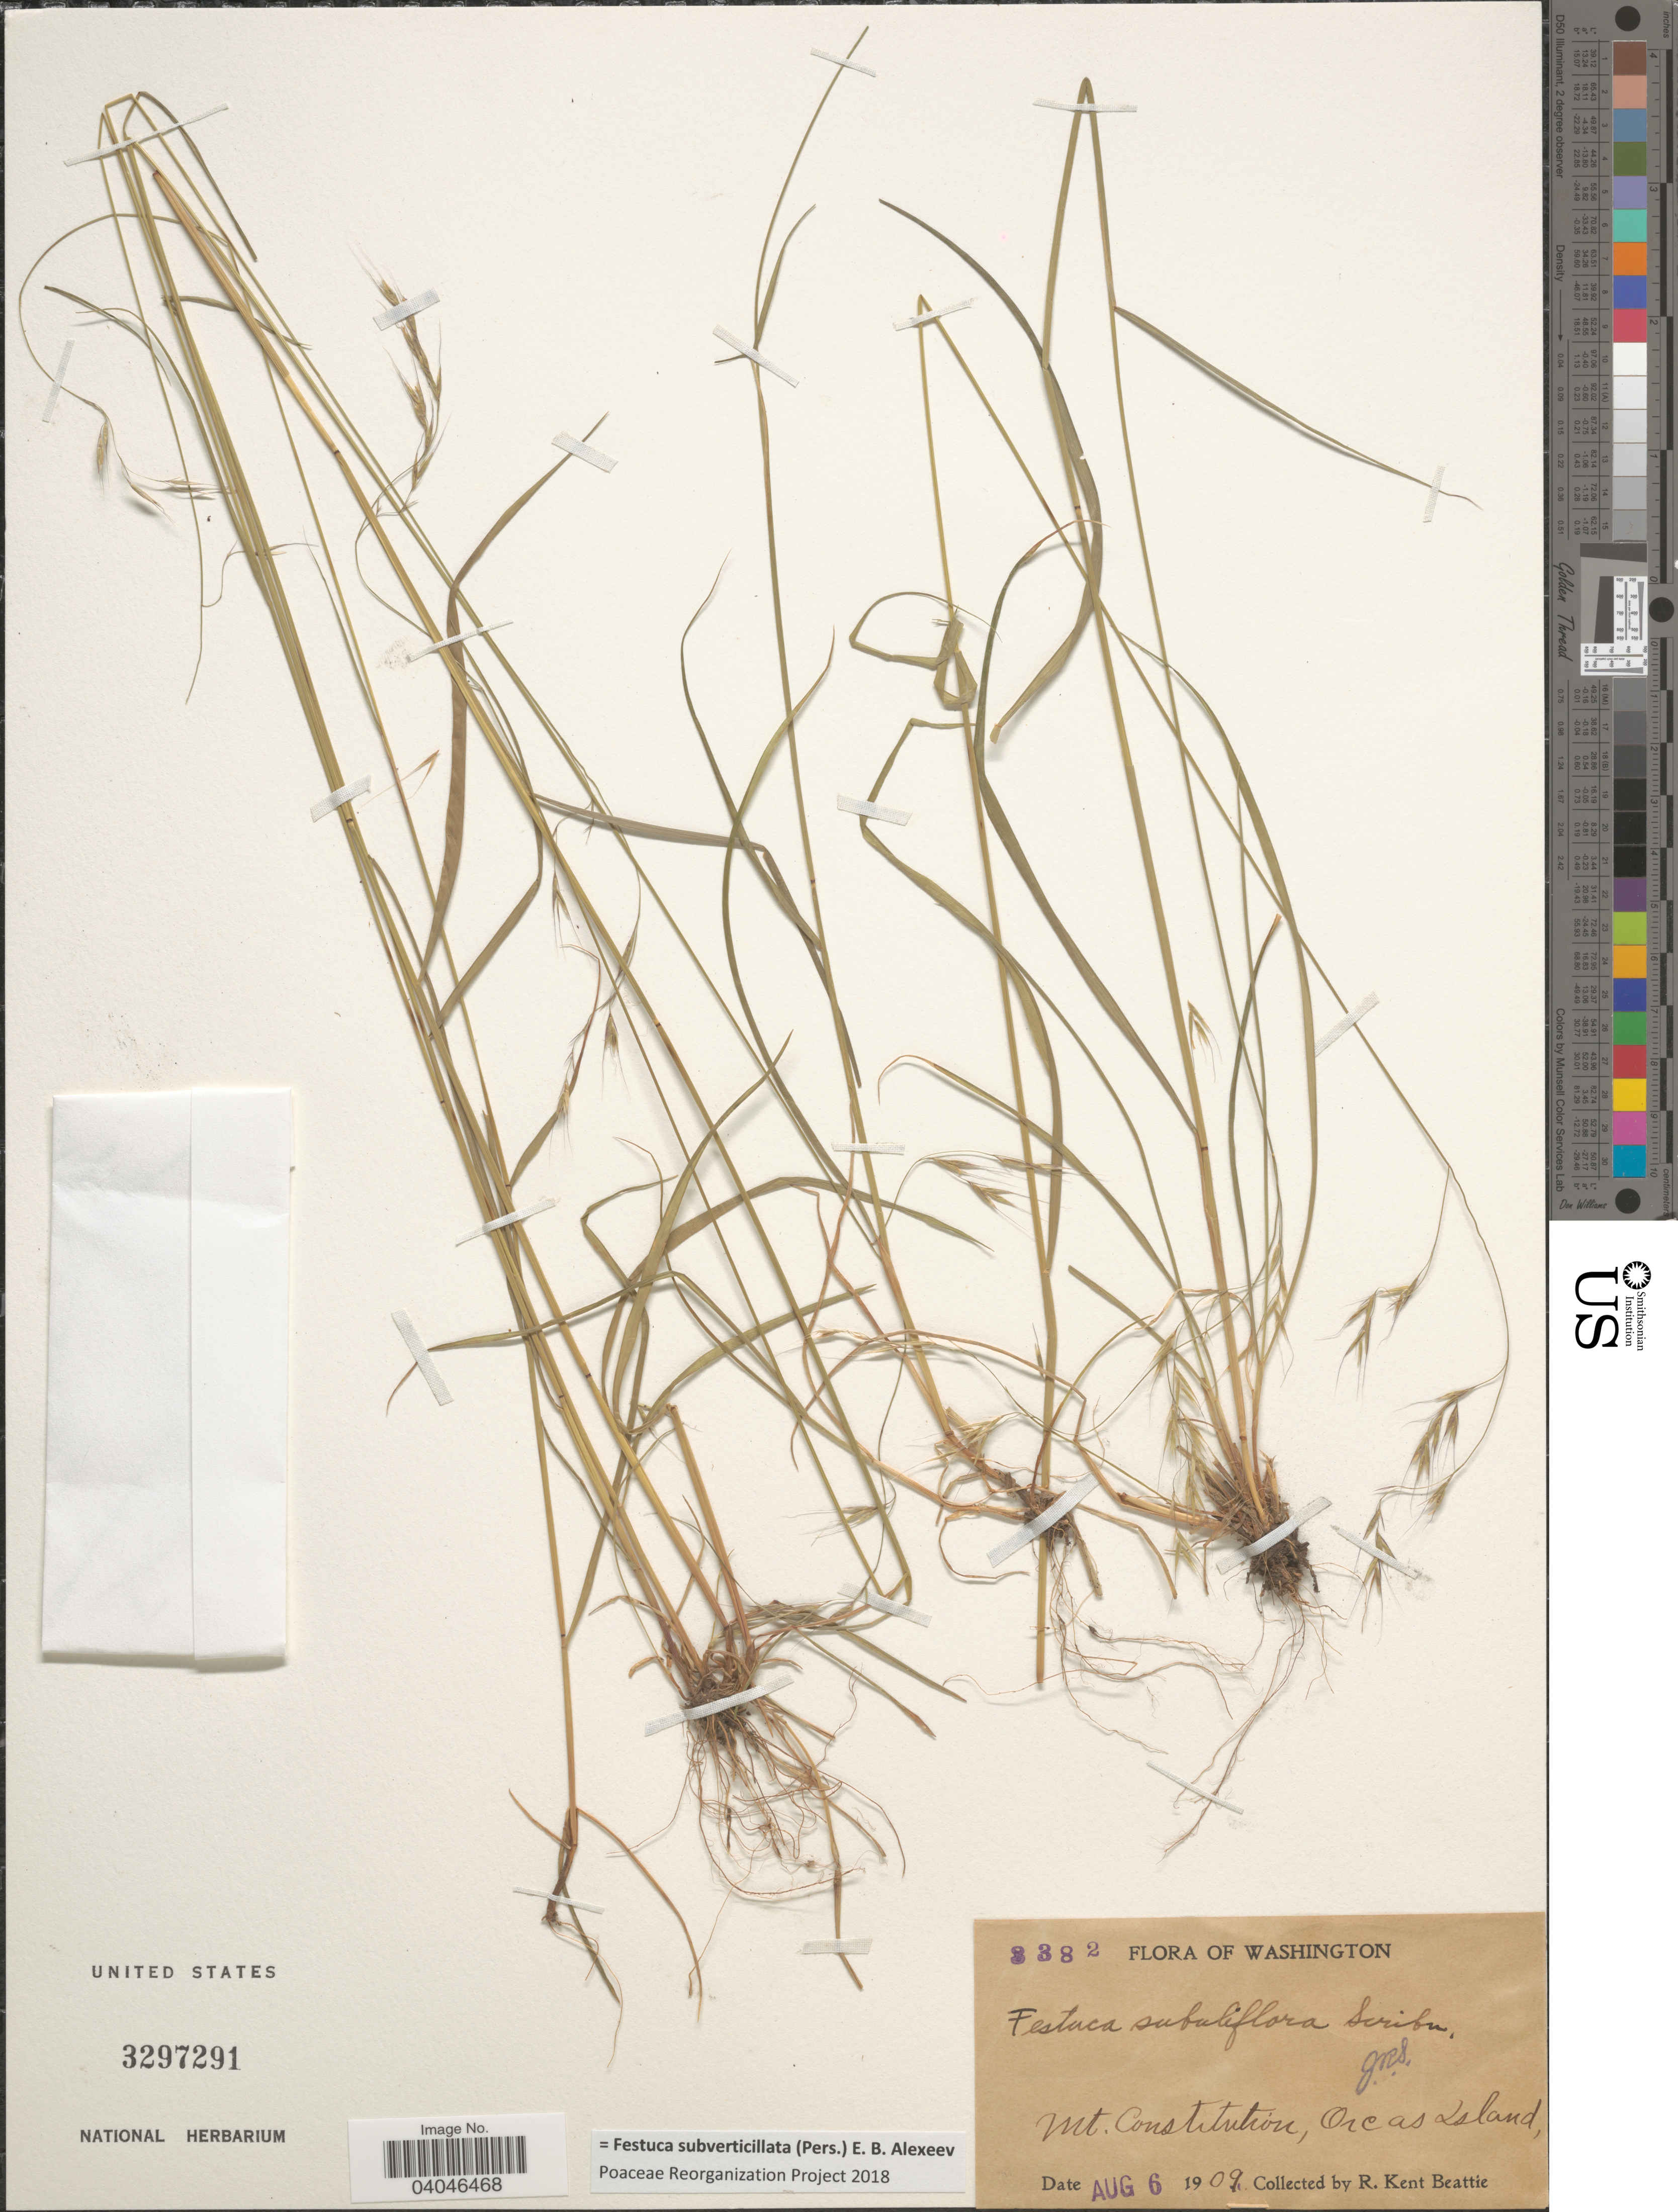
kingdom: Plantae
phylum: Tracheophyta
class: Liliopsida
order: Poales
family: Poaceae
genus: Festuca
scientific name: Festuca subverticillata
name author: (Pers.) E.B. Alexeev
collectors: R. K. Beattie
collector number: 3382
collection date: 1909-08-06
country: United States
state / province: Washington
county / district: San Juan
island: Orcas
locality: Mt. Constitution, Orcas Island.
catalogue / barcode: US 3297291